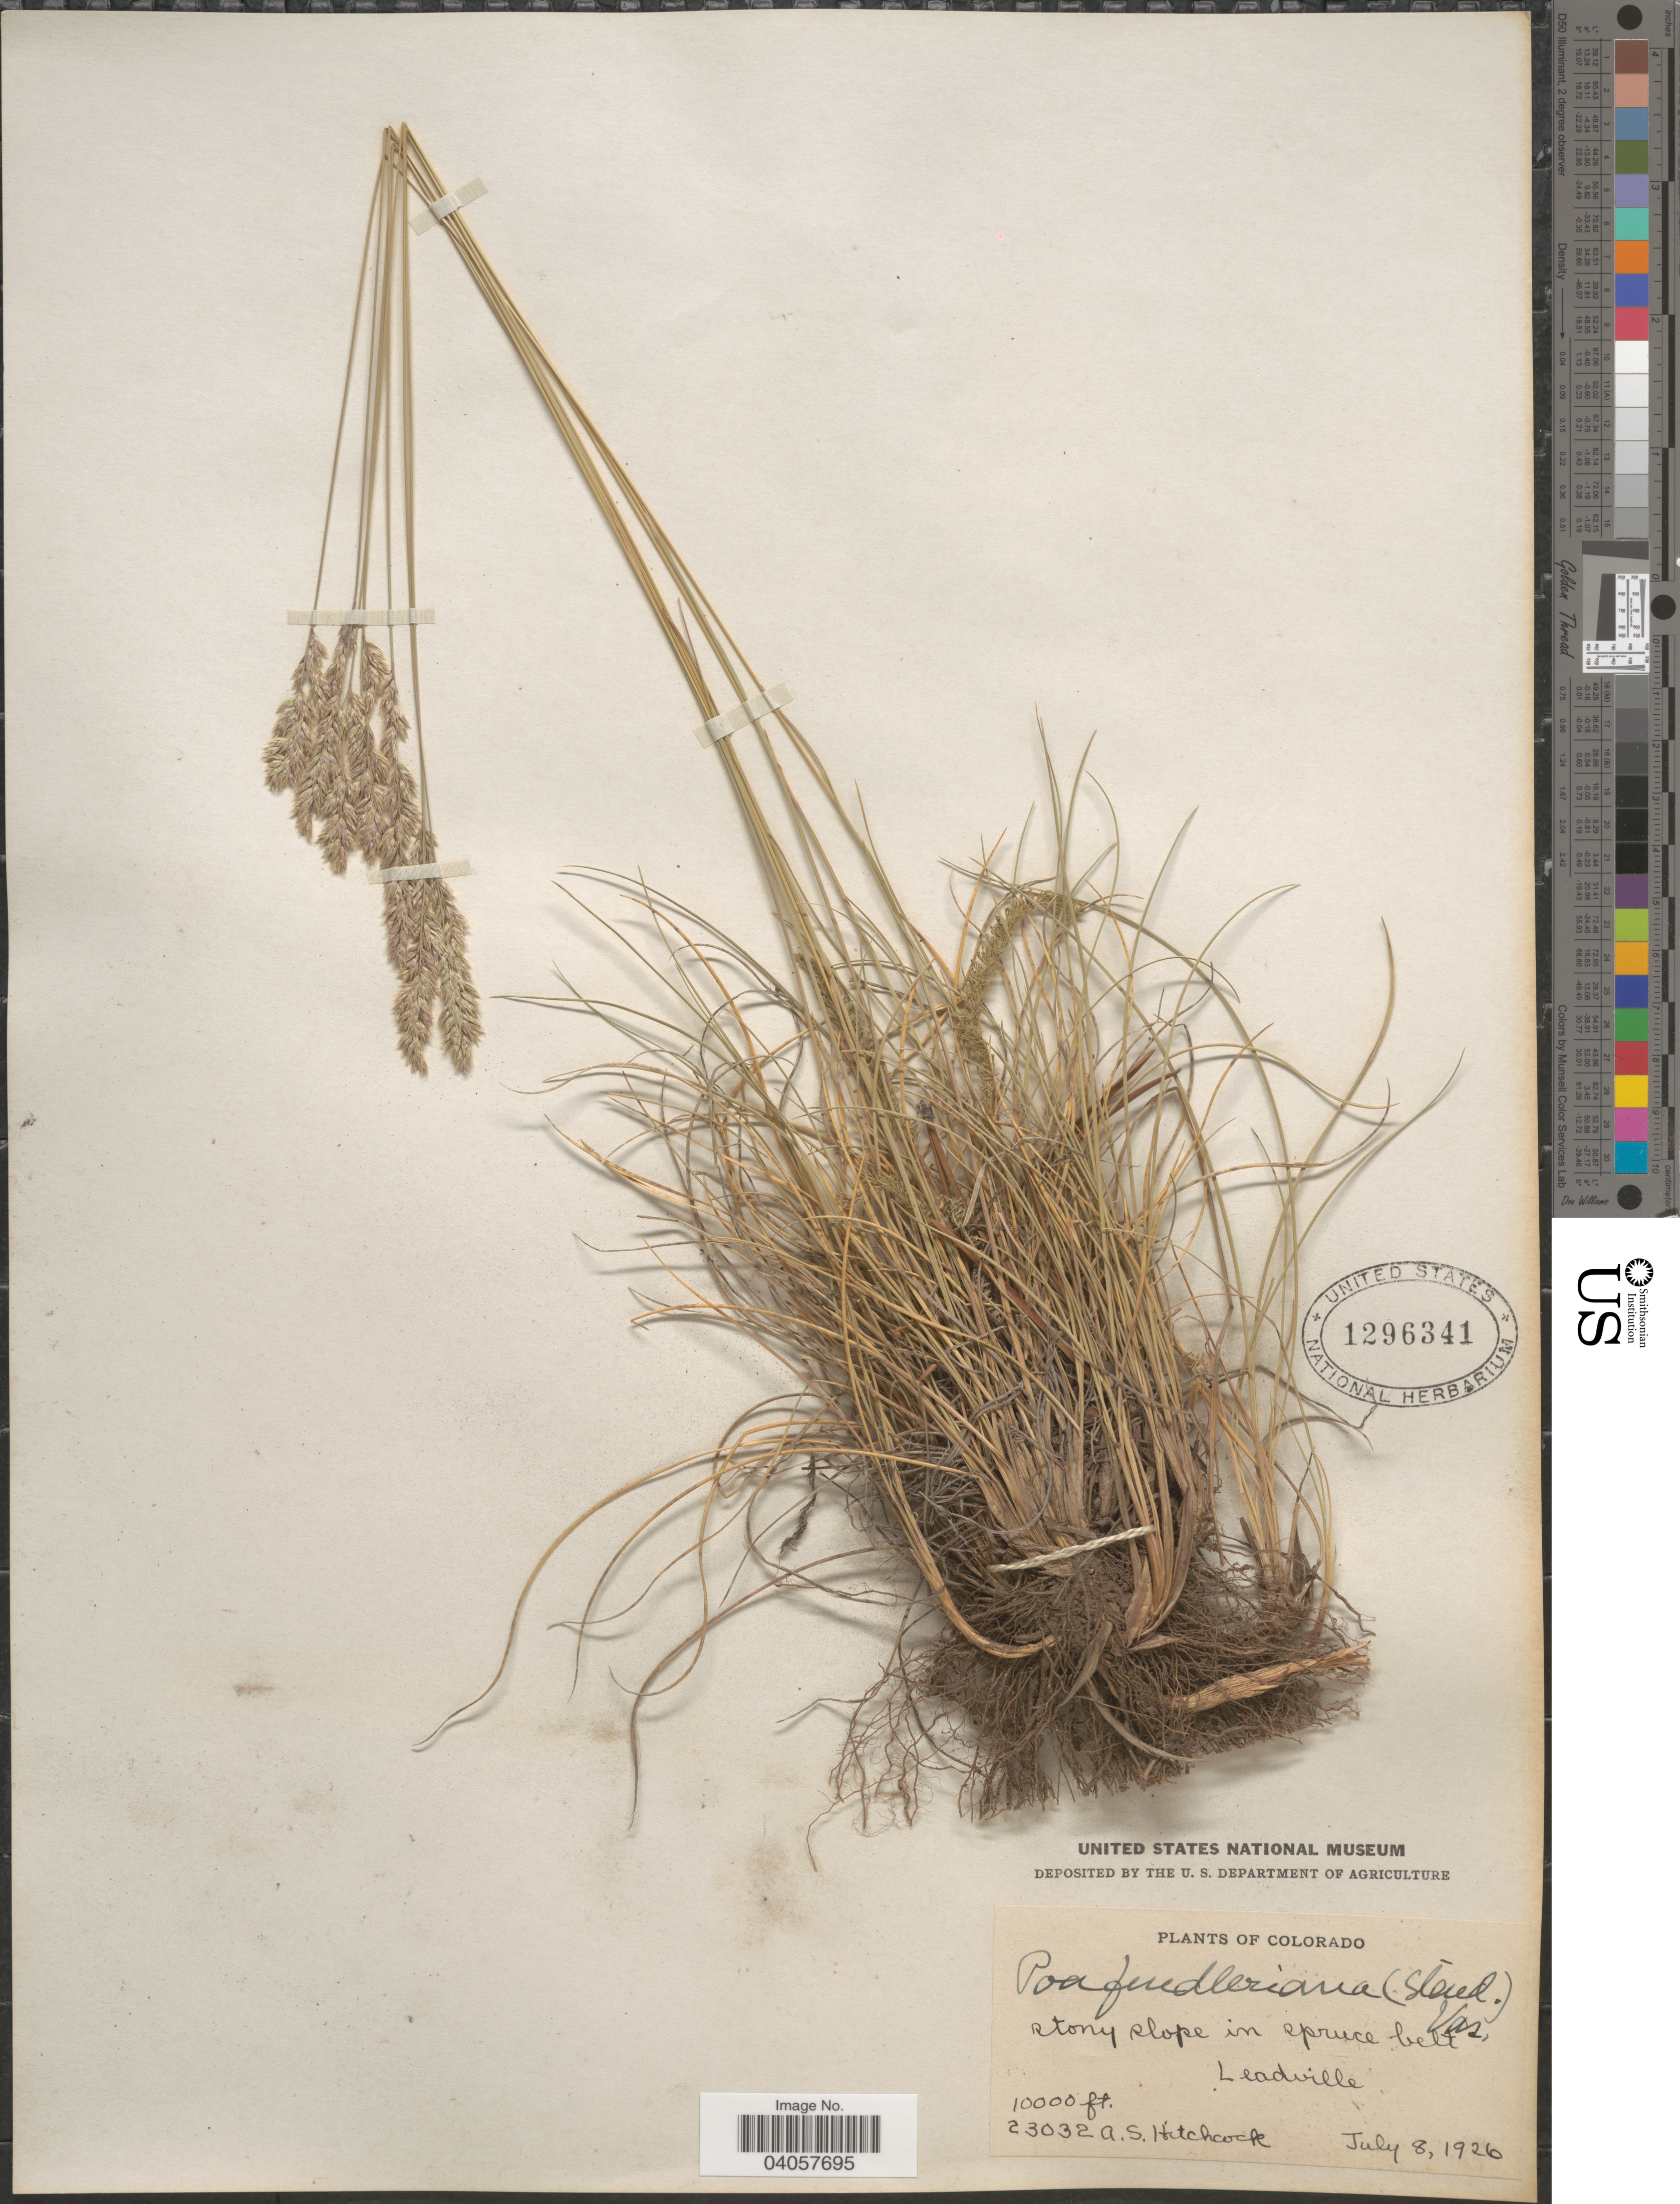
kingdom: Plantae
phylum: Tracheophyta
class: Liliopsida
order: Poales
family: Poaceae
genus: Poa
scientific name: Poa fendleriana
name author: (Steud.) Vasey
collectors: A. S. Hitchcock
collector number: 23032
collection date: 1926-07-08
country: United States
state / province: Colorado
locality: Belt Leadville.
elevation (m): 3048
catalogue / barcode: US 1296341